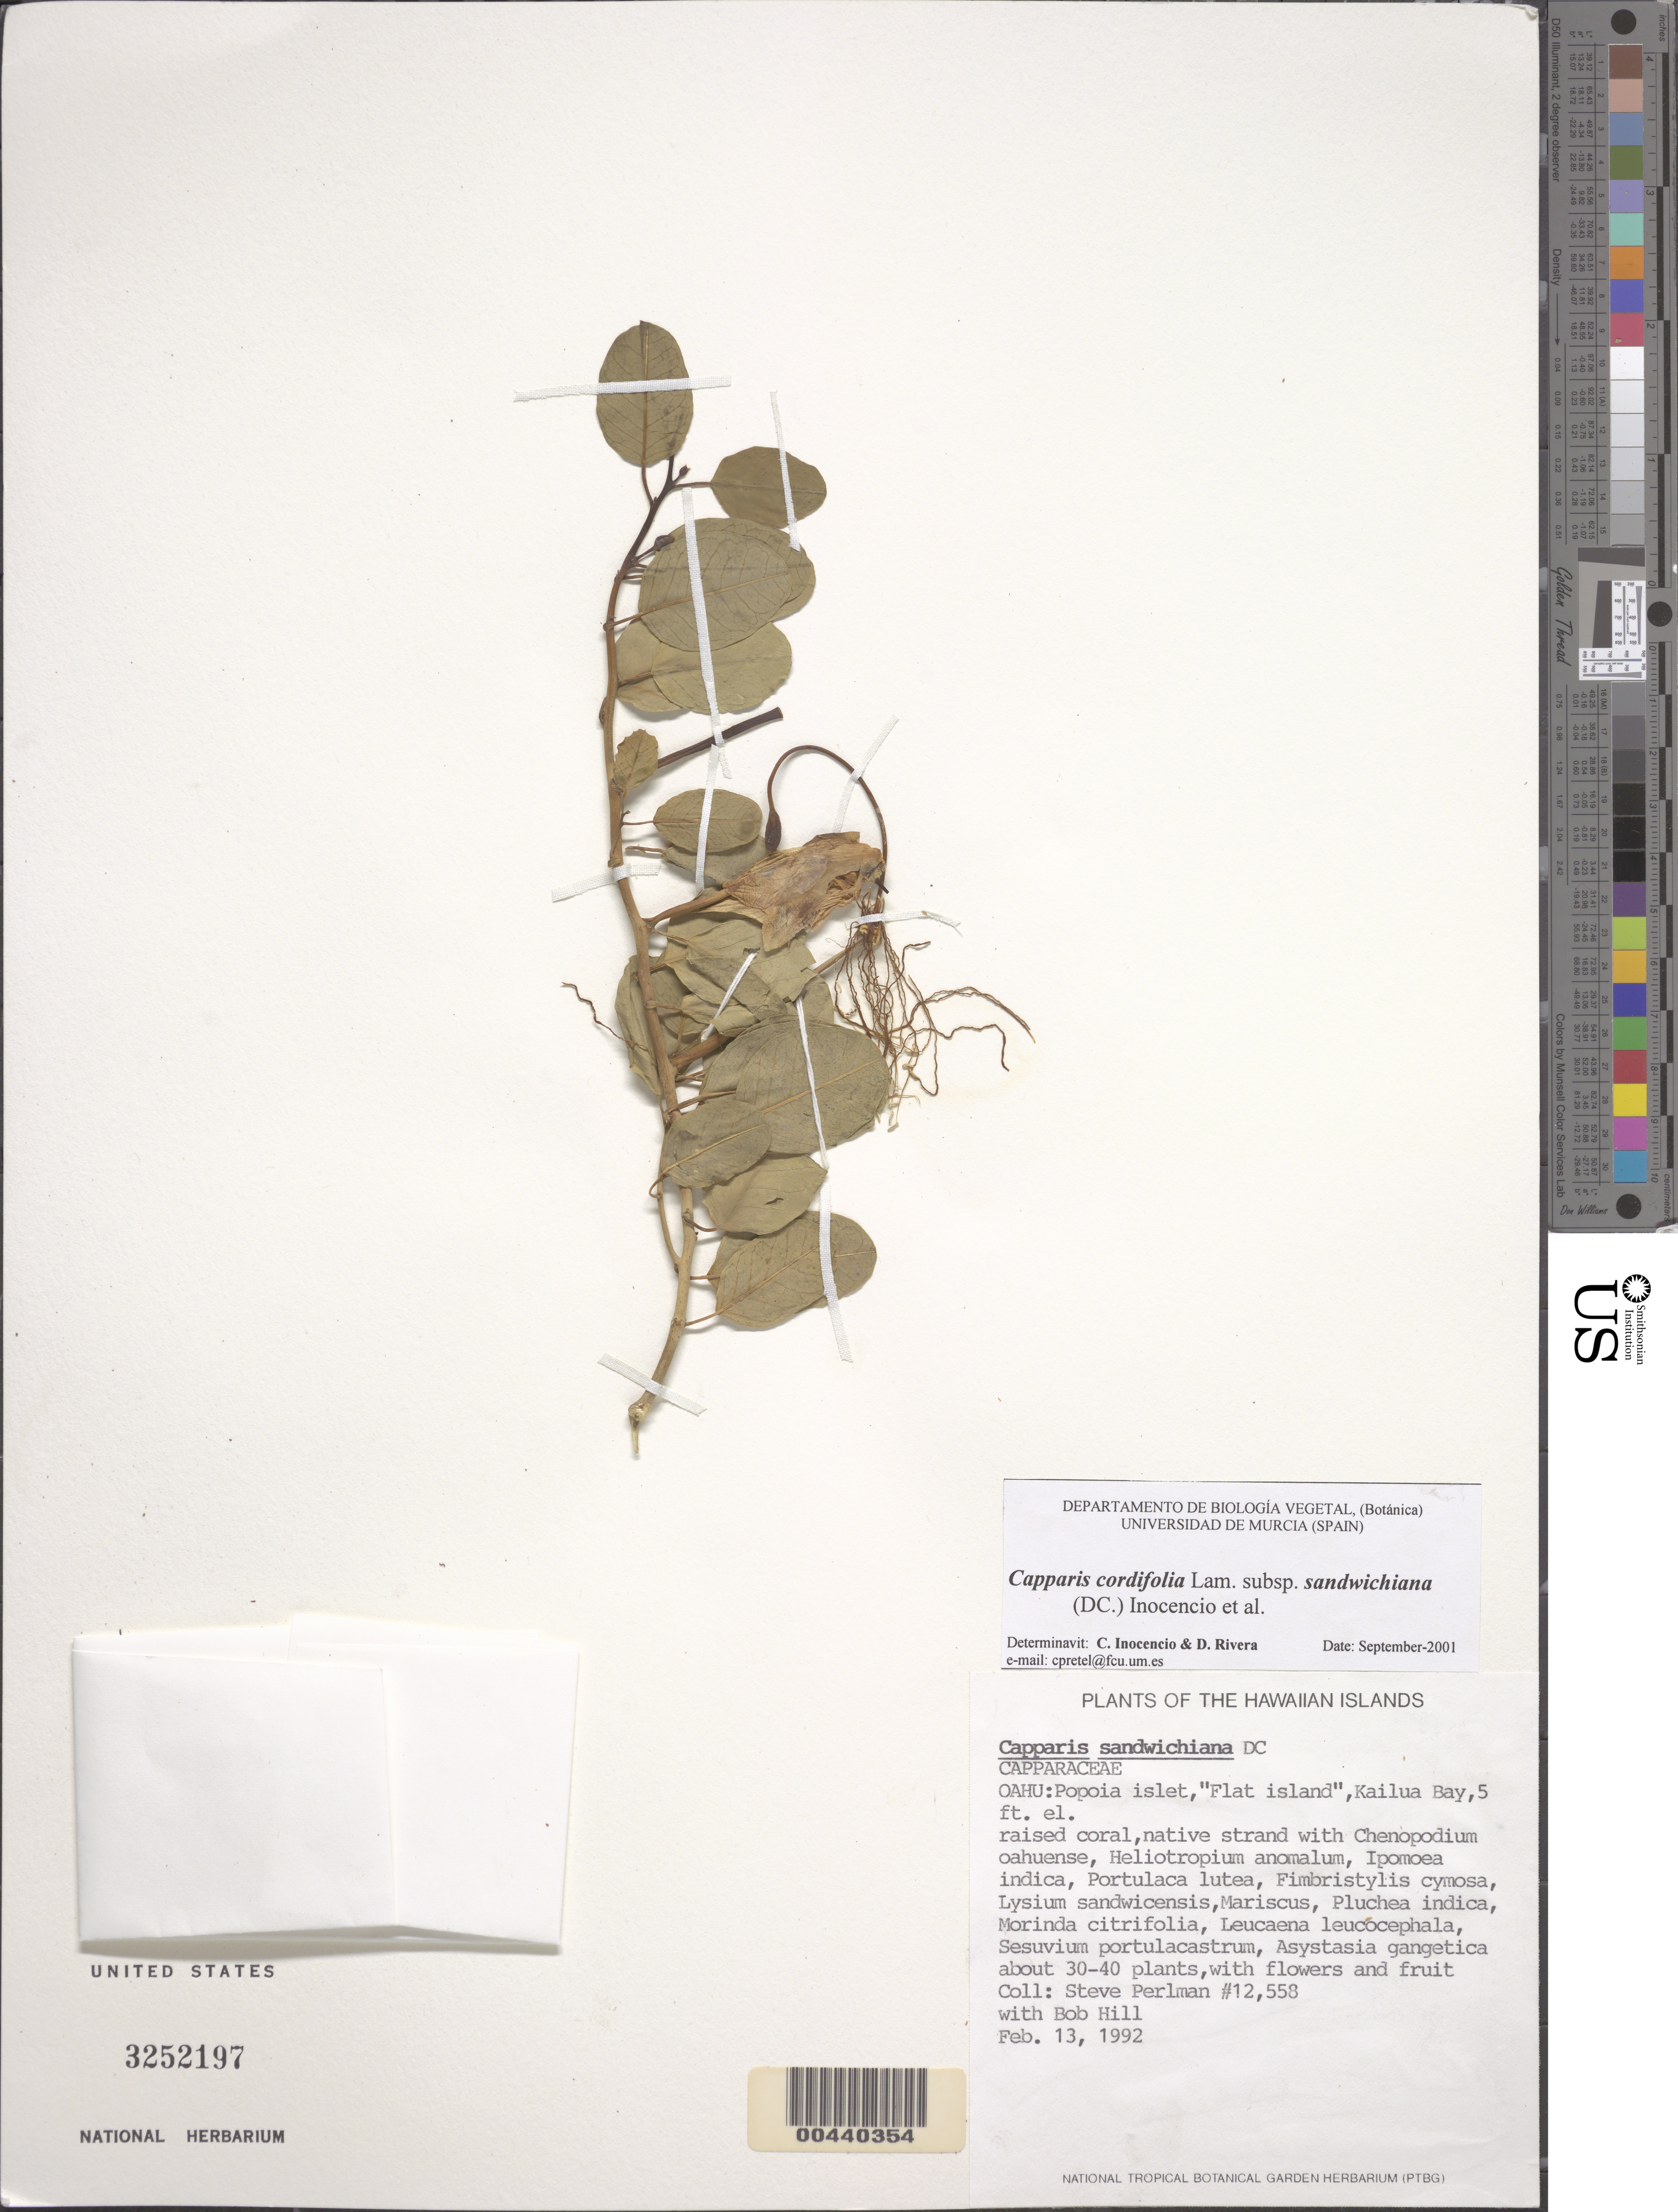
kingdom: Plantae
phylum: Tracheophyta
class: Magnoliopsida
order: Brassicales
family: Capparaceae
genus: Capparis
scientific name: Capparis sandwichiana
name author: DC.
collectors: S. P. Perlman & B. Hill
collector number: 12558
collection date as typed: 13 Feb 1992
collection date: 1992-02-13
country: United States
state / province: Hawaii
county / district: Honolulu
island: Oahu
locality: Popoia islet, Flat island, Kailua Bay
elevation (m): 2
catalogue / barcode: US 3252197